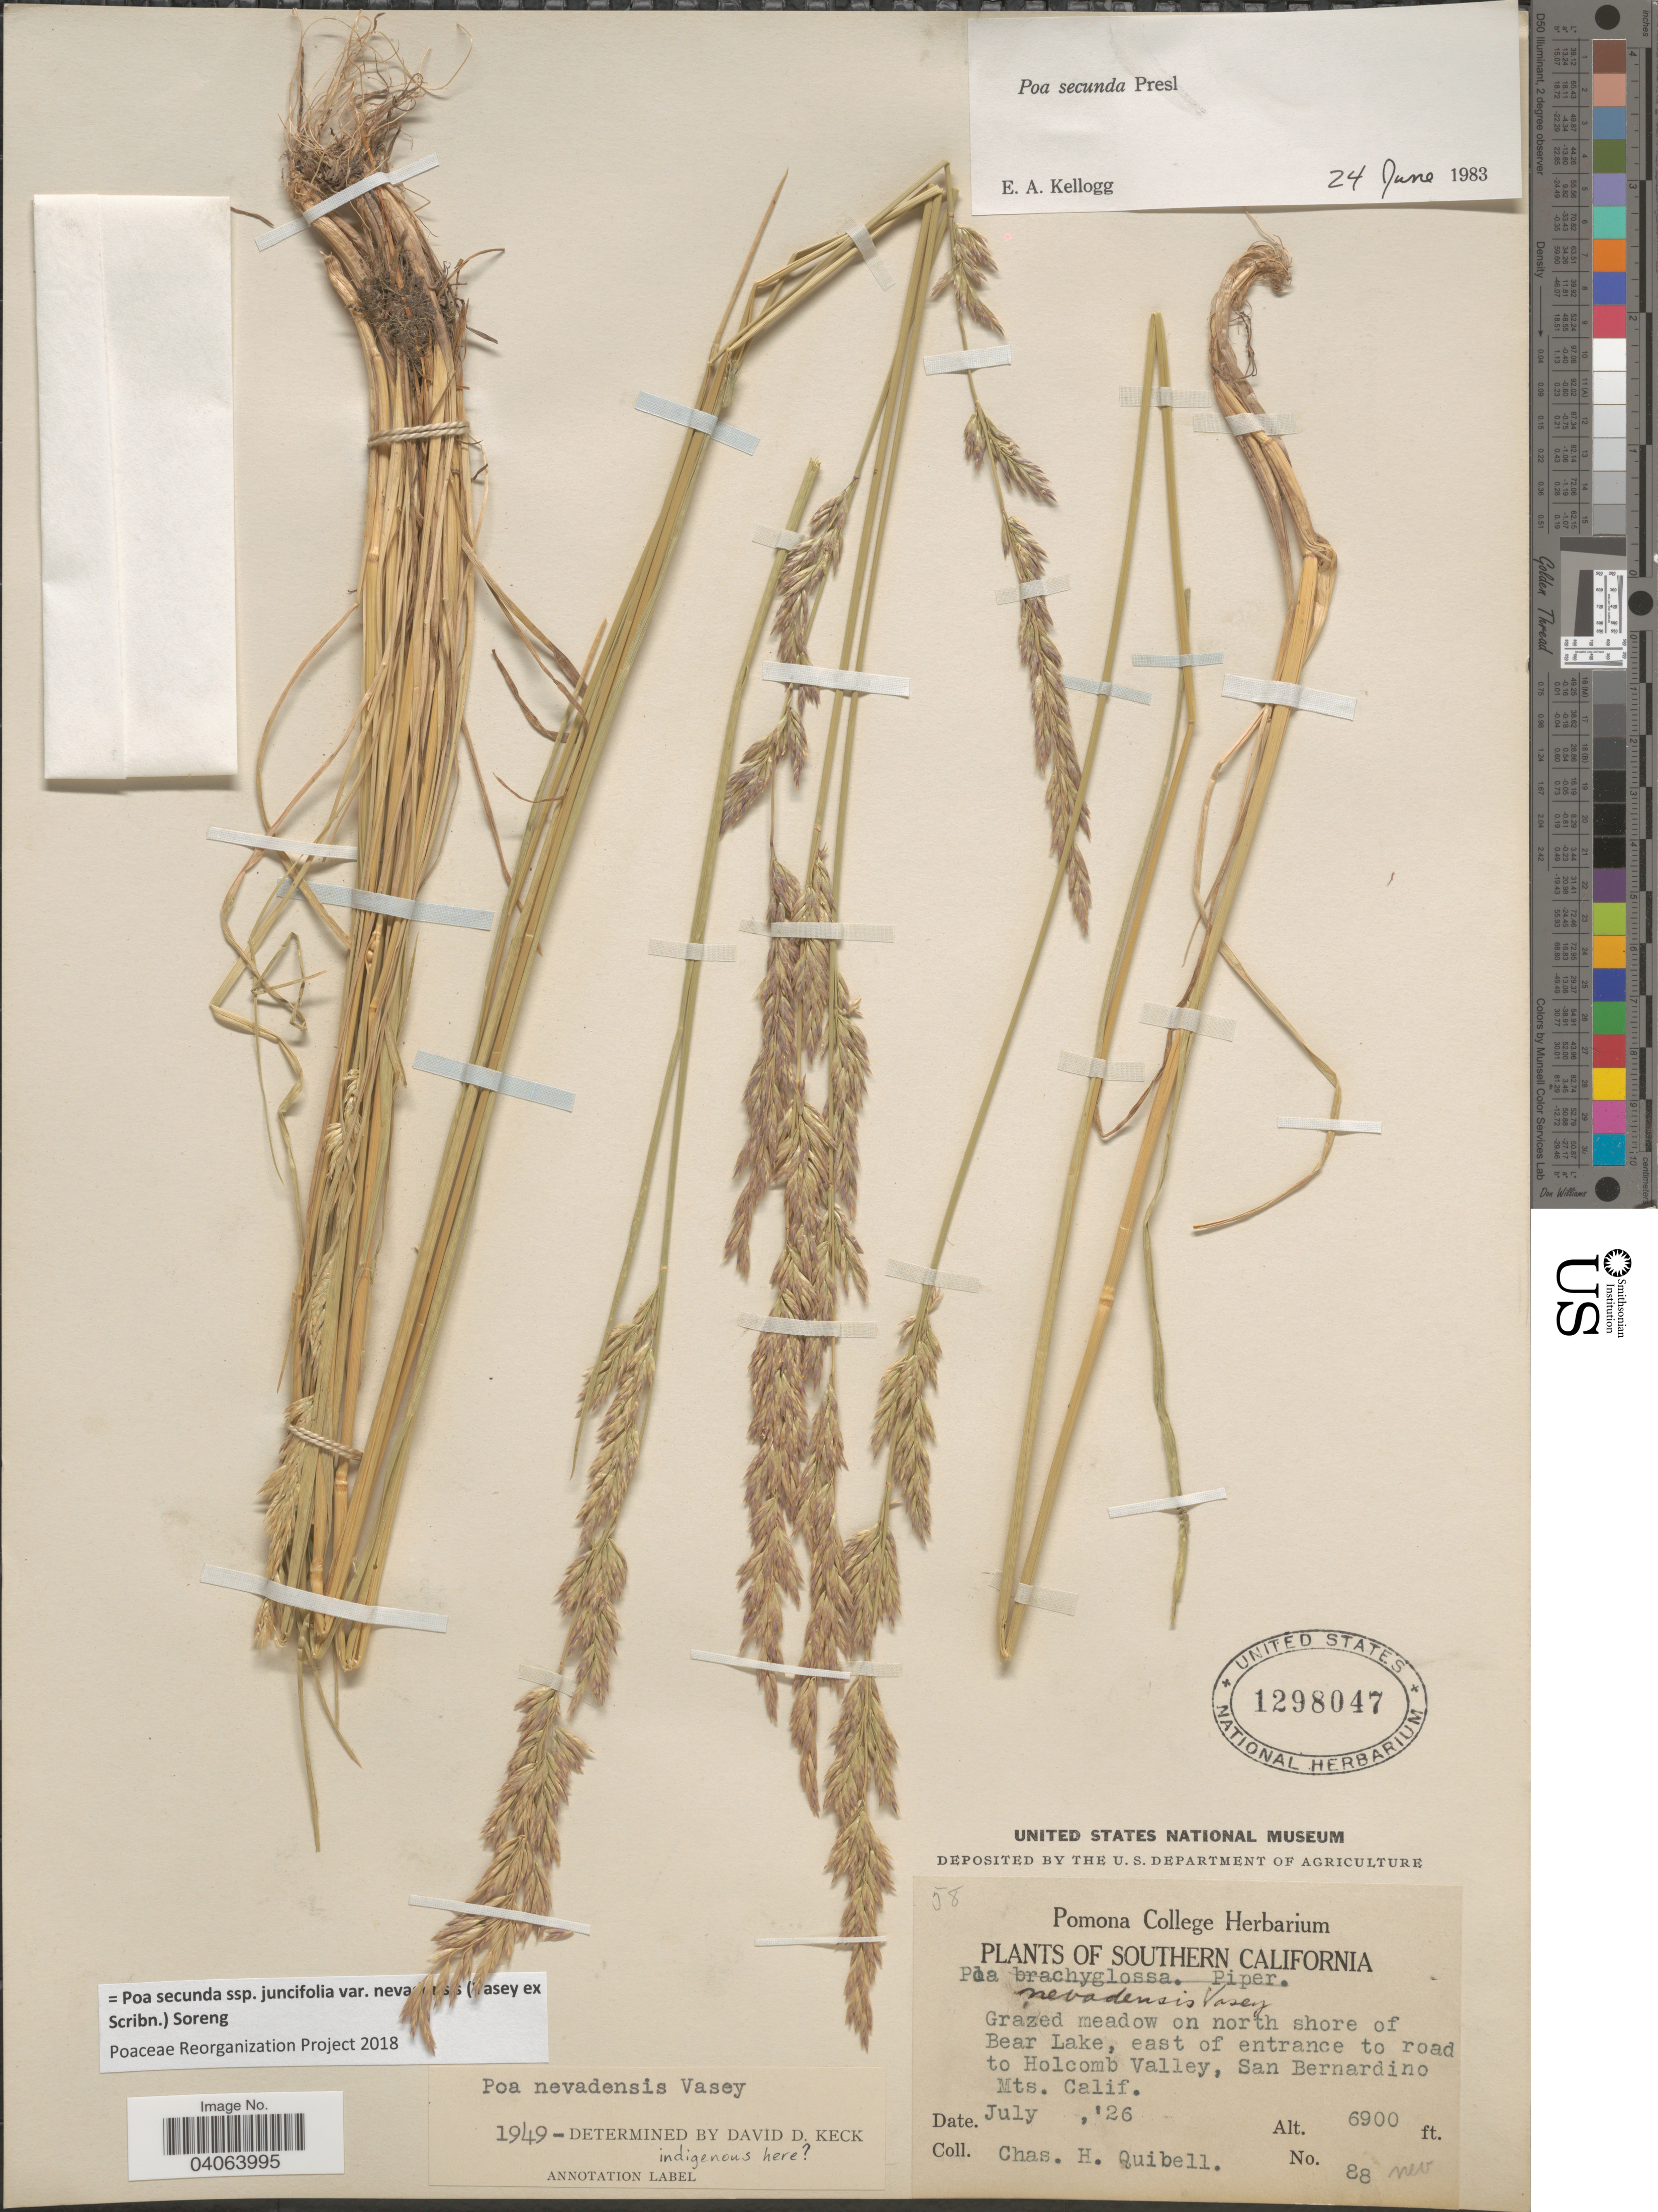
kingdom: Plantae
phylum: Tracheophyta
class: Liliopsida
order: Poales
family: Poaceae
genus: Poa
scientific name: Poa secunda subsp. juncifolia var. nevadensis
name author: (Vasey ex Scribn.) Soreng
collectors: C. Quibell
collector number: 88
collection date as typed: Transcribed d/m/y: /7/26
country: United States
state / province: California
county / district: San Bernardino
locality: Southern California. Grazes meadow on north shore of Bear Lake, east of entrance to road to Holcomb Valley, San Bernardino Mts.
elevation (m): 2103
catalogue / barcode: US 1298047